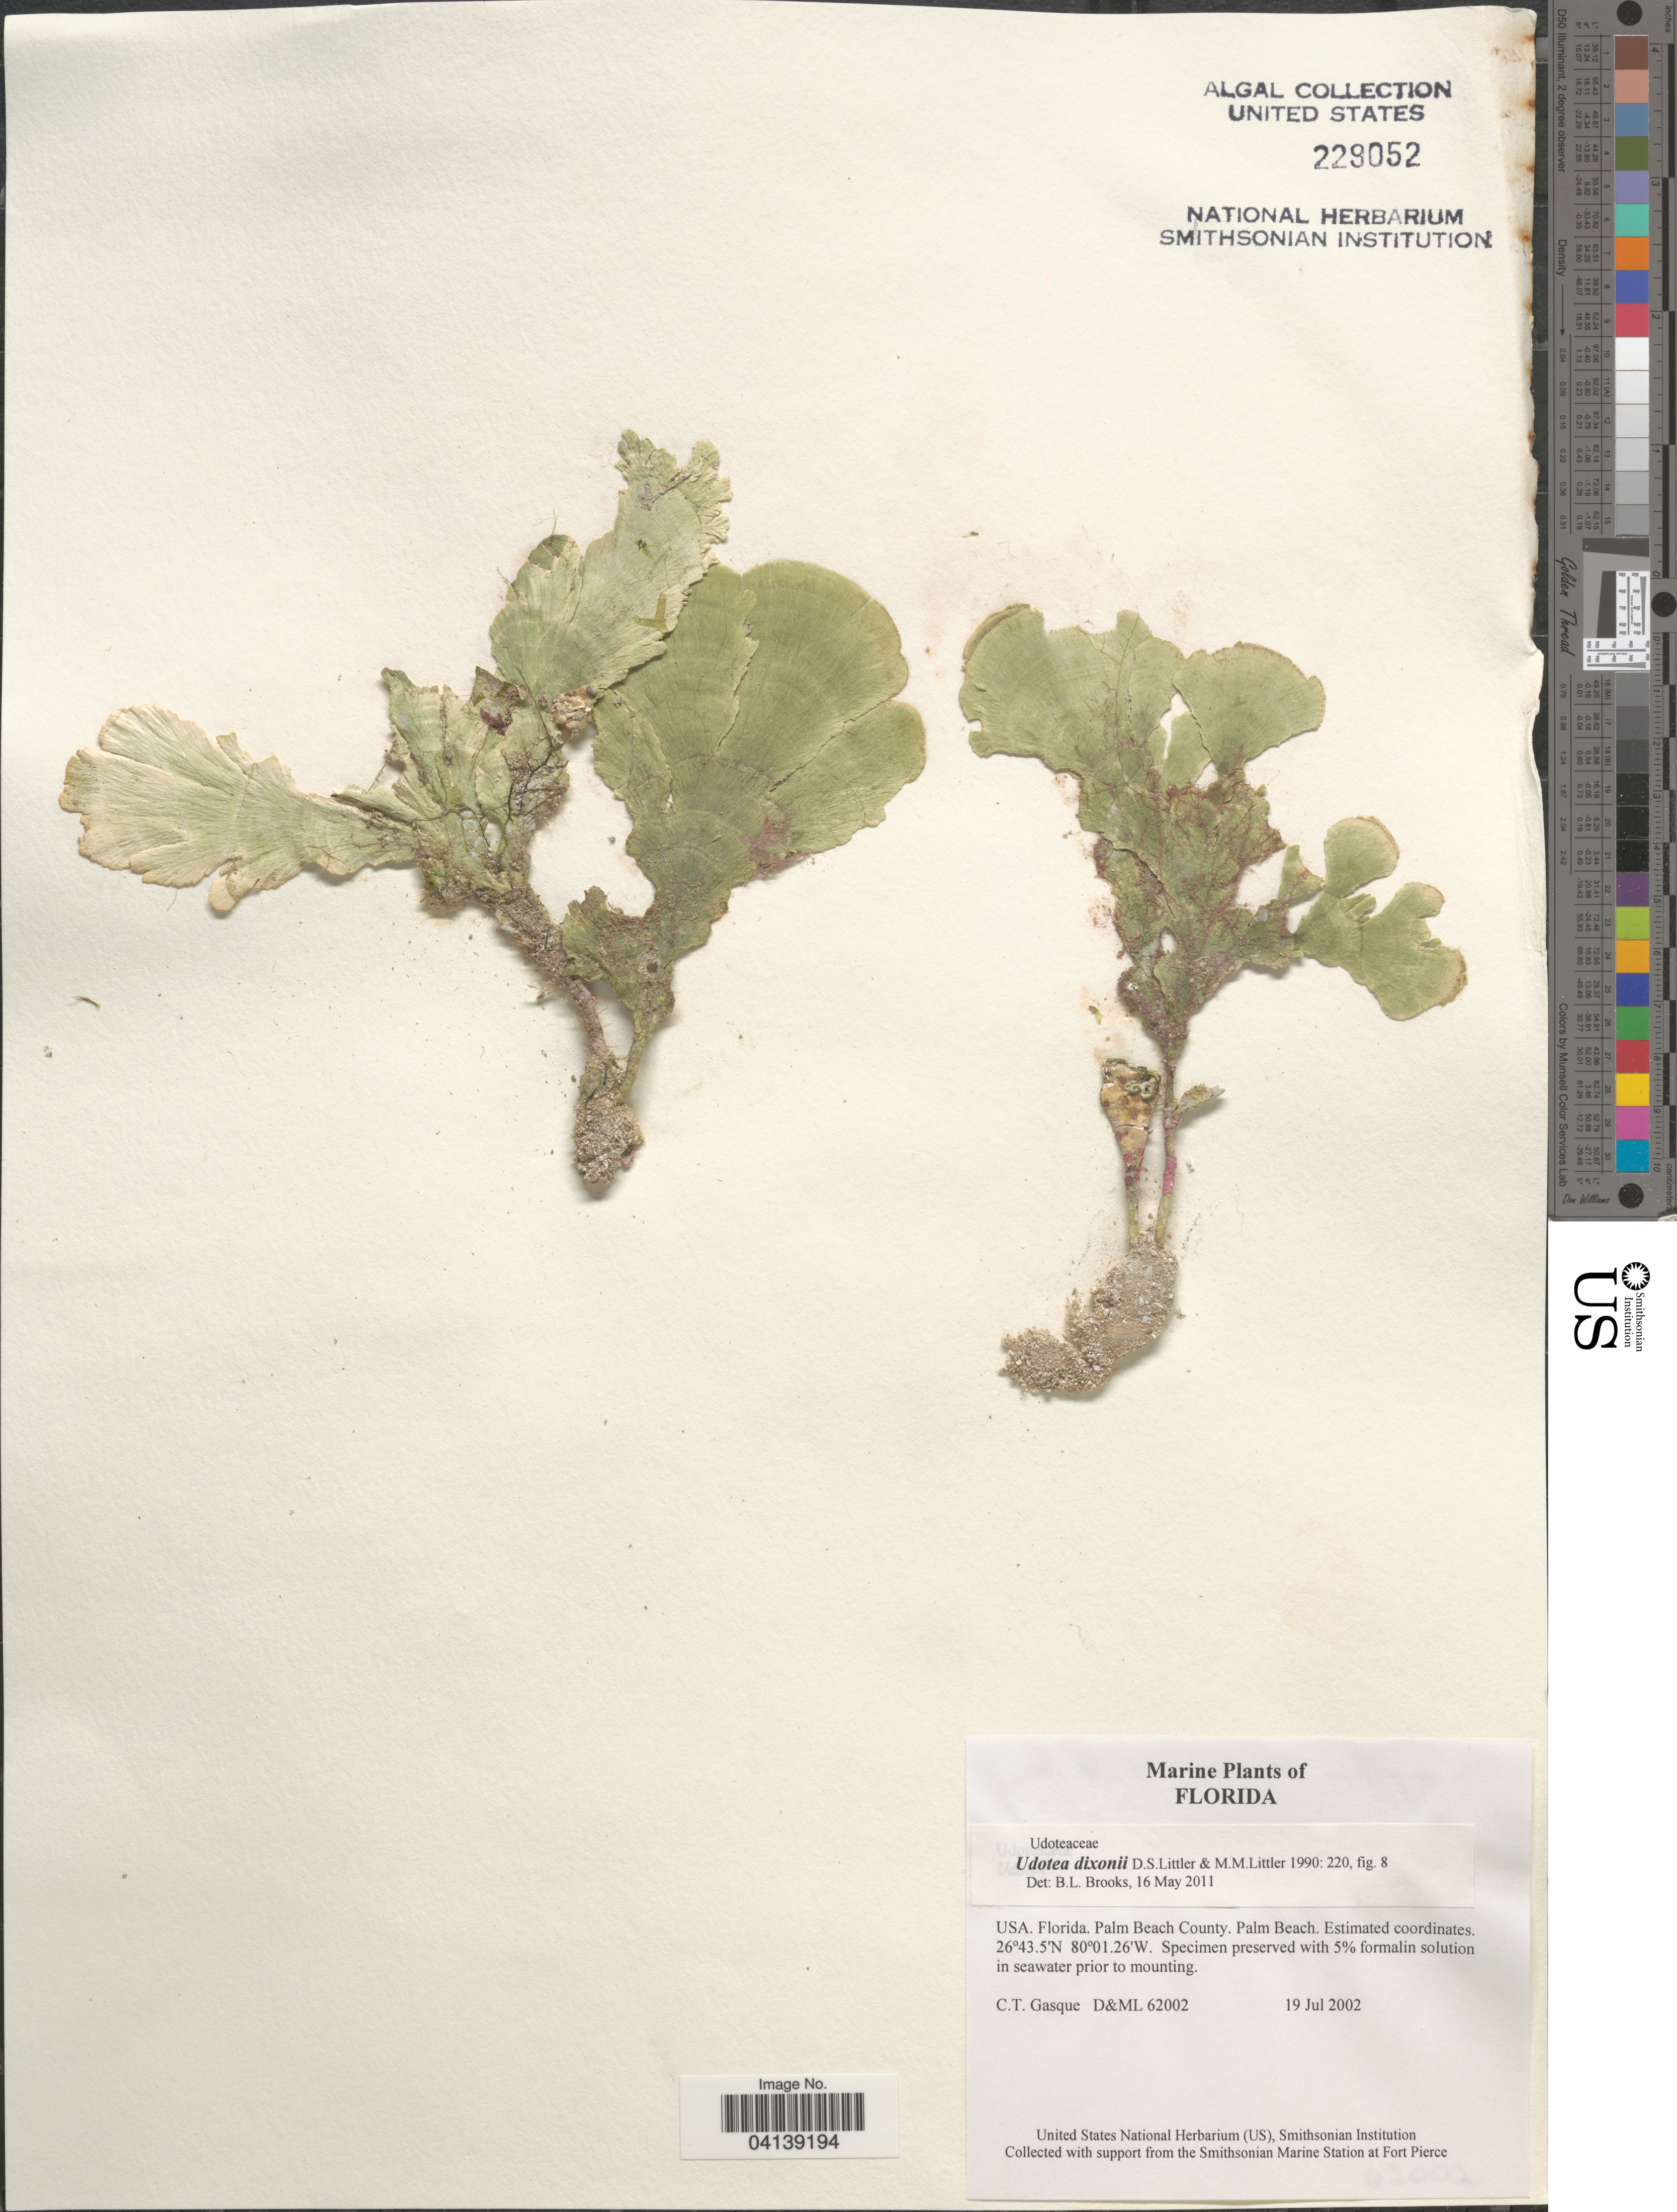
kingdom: Plantae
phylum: Chlorophyta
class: Ulvophyceae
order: Bryopsidales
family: Udoteaceae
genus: Udotea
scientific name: Udotea dixonii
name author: D.S. Littler & Littler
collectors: C. Gasque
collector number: D&ML62002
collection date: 2002-07-19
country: United States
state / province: Florida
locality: Palm Beach County. Palm Beach.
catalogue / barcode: US 229052